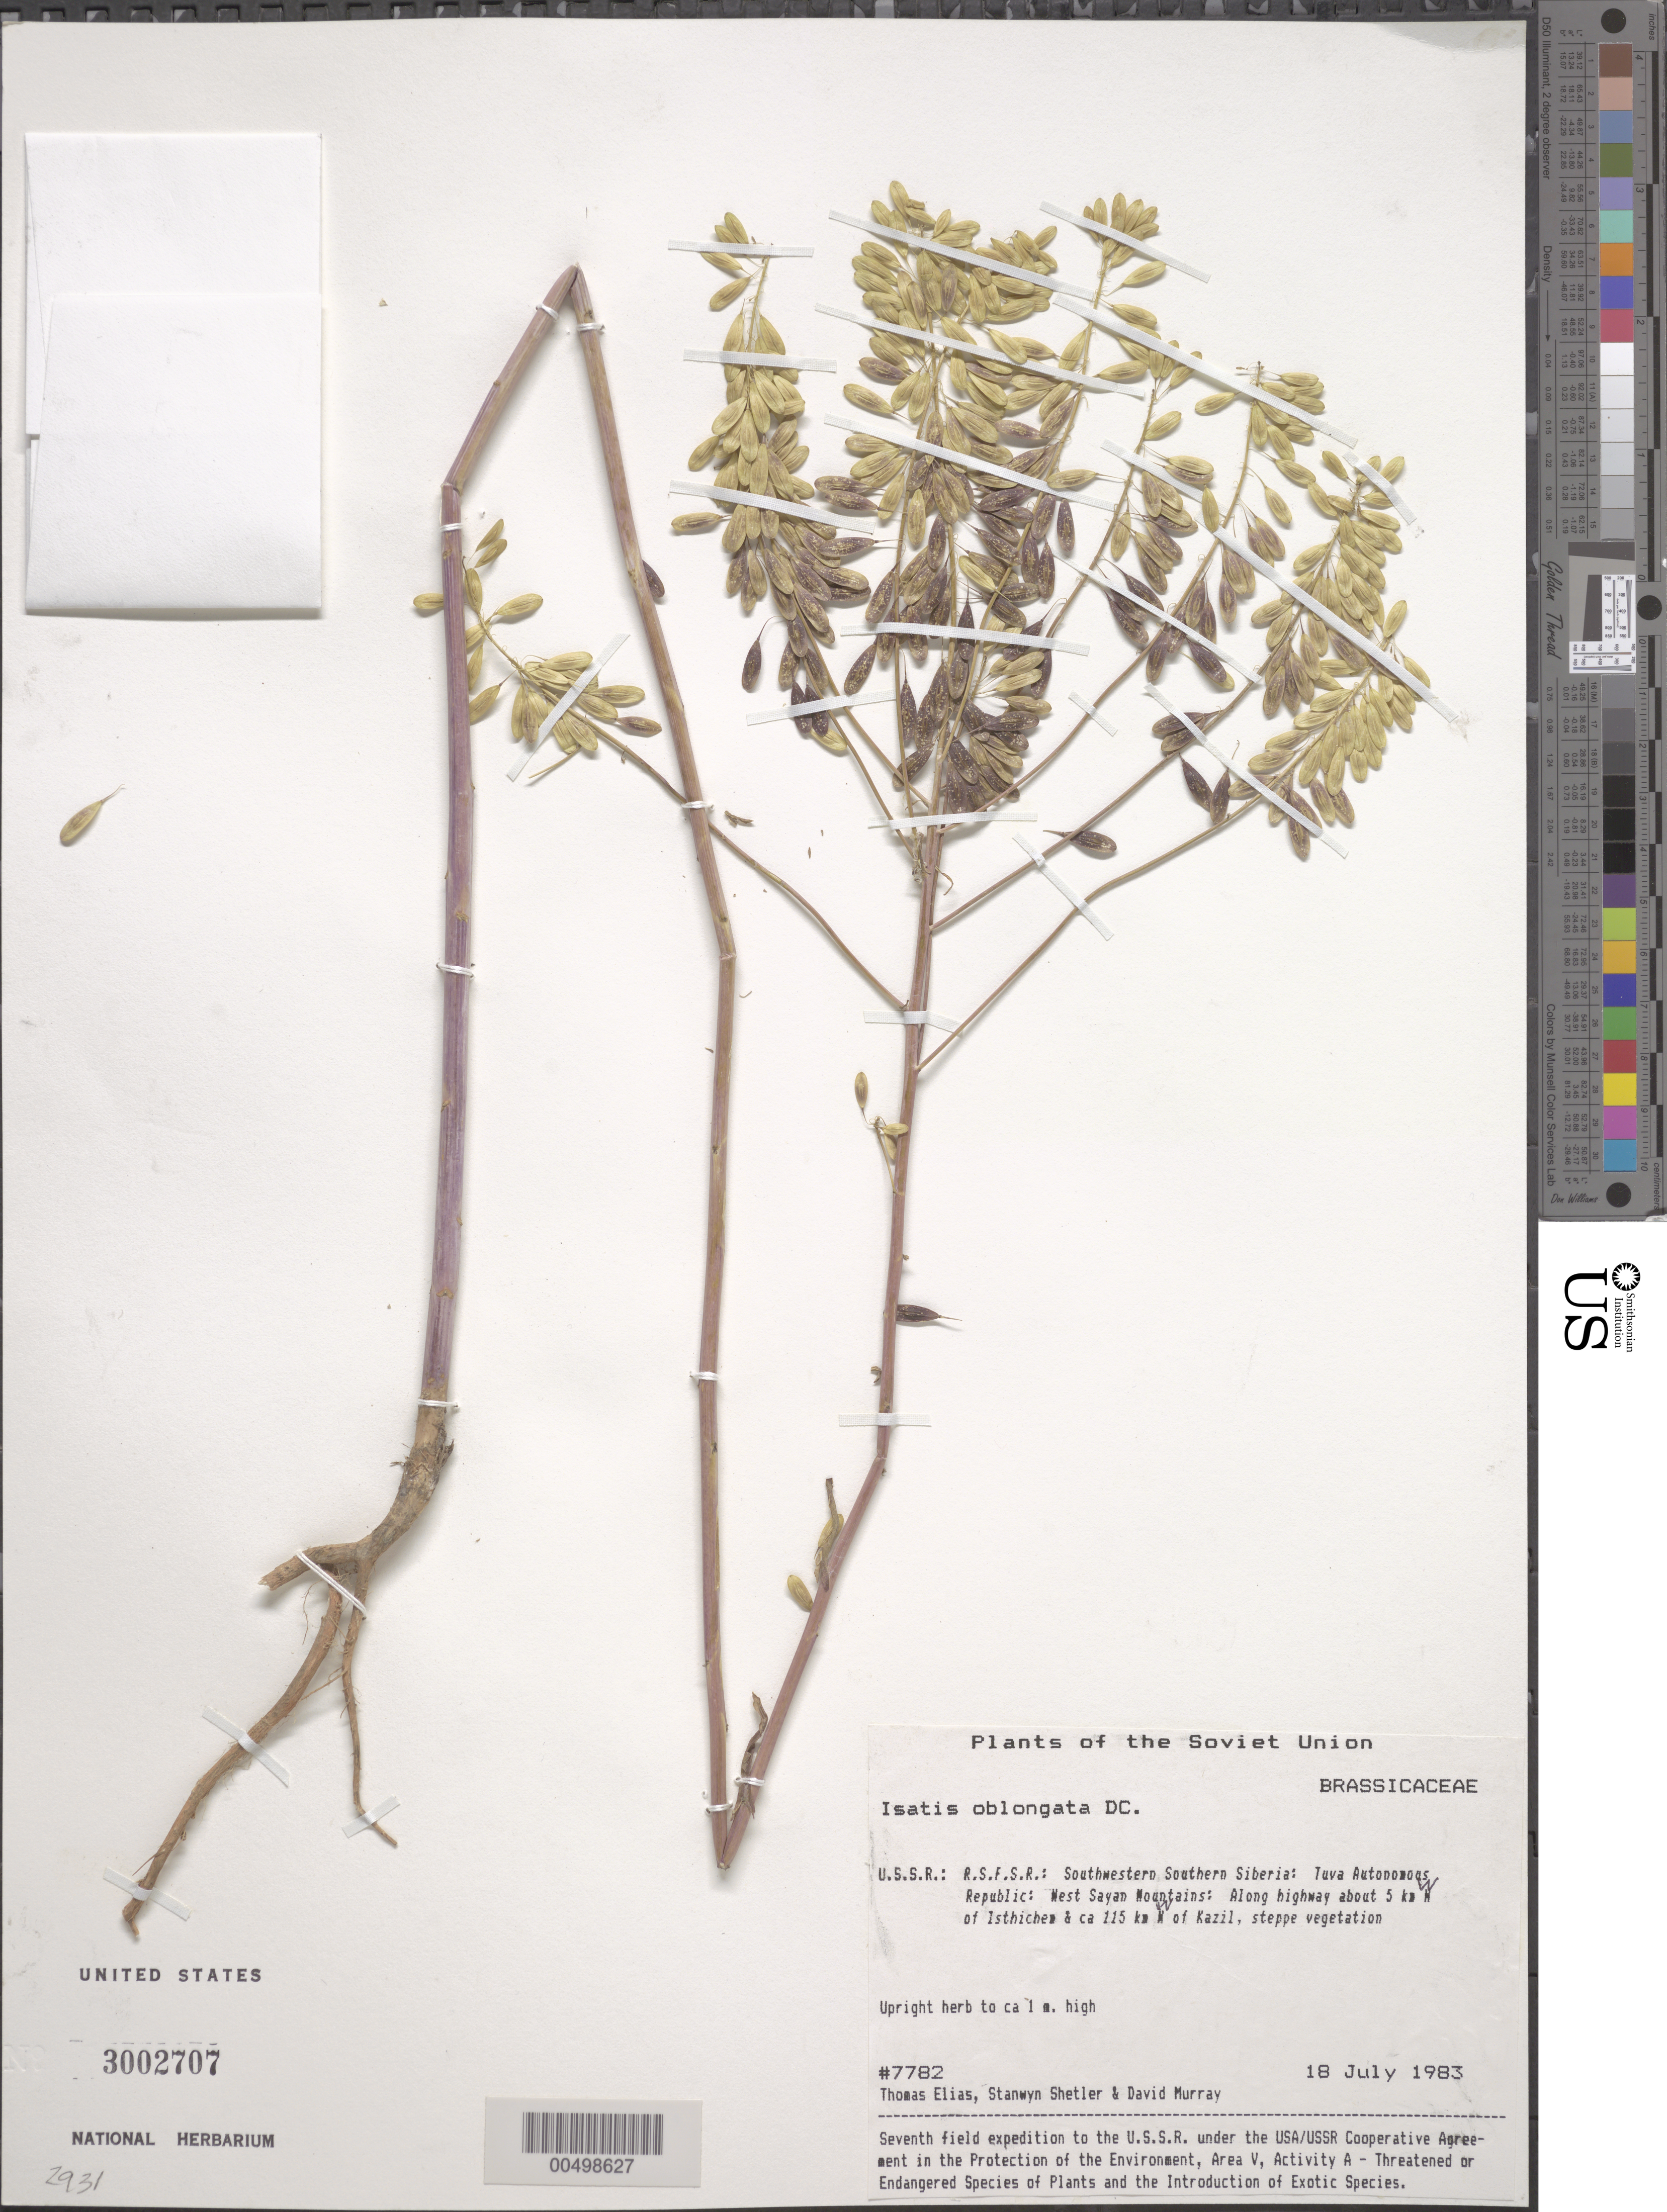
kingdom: Plantae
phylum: Tracheophyta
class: Magnoliopsida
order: Brassicales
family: Brassicaceae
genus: Isatis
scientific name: Isatis oblongata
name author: DC.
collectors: T. Elias, S. Shetler & D. F. Murray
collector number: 7782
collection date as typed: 18 Jul 1983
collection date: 1983-07-18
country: Russian Federation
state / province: Tuva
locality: West Sayan Mountains, along highway about 5 km W of Isthichem [Ishti-Khem] & ca. 115 km W of Kazil [Kyzyl]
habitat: steppe vegetation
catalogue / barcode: US 3002707